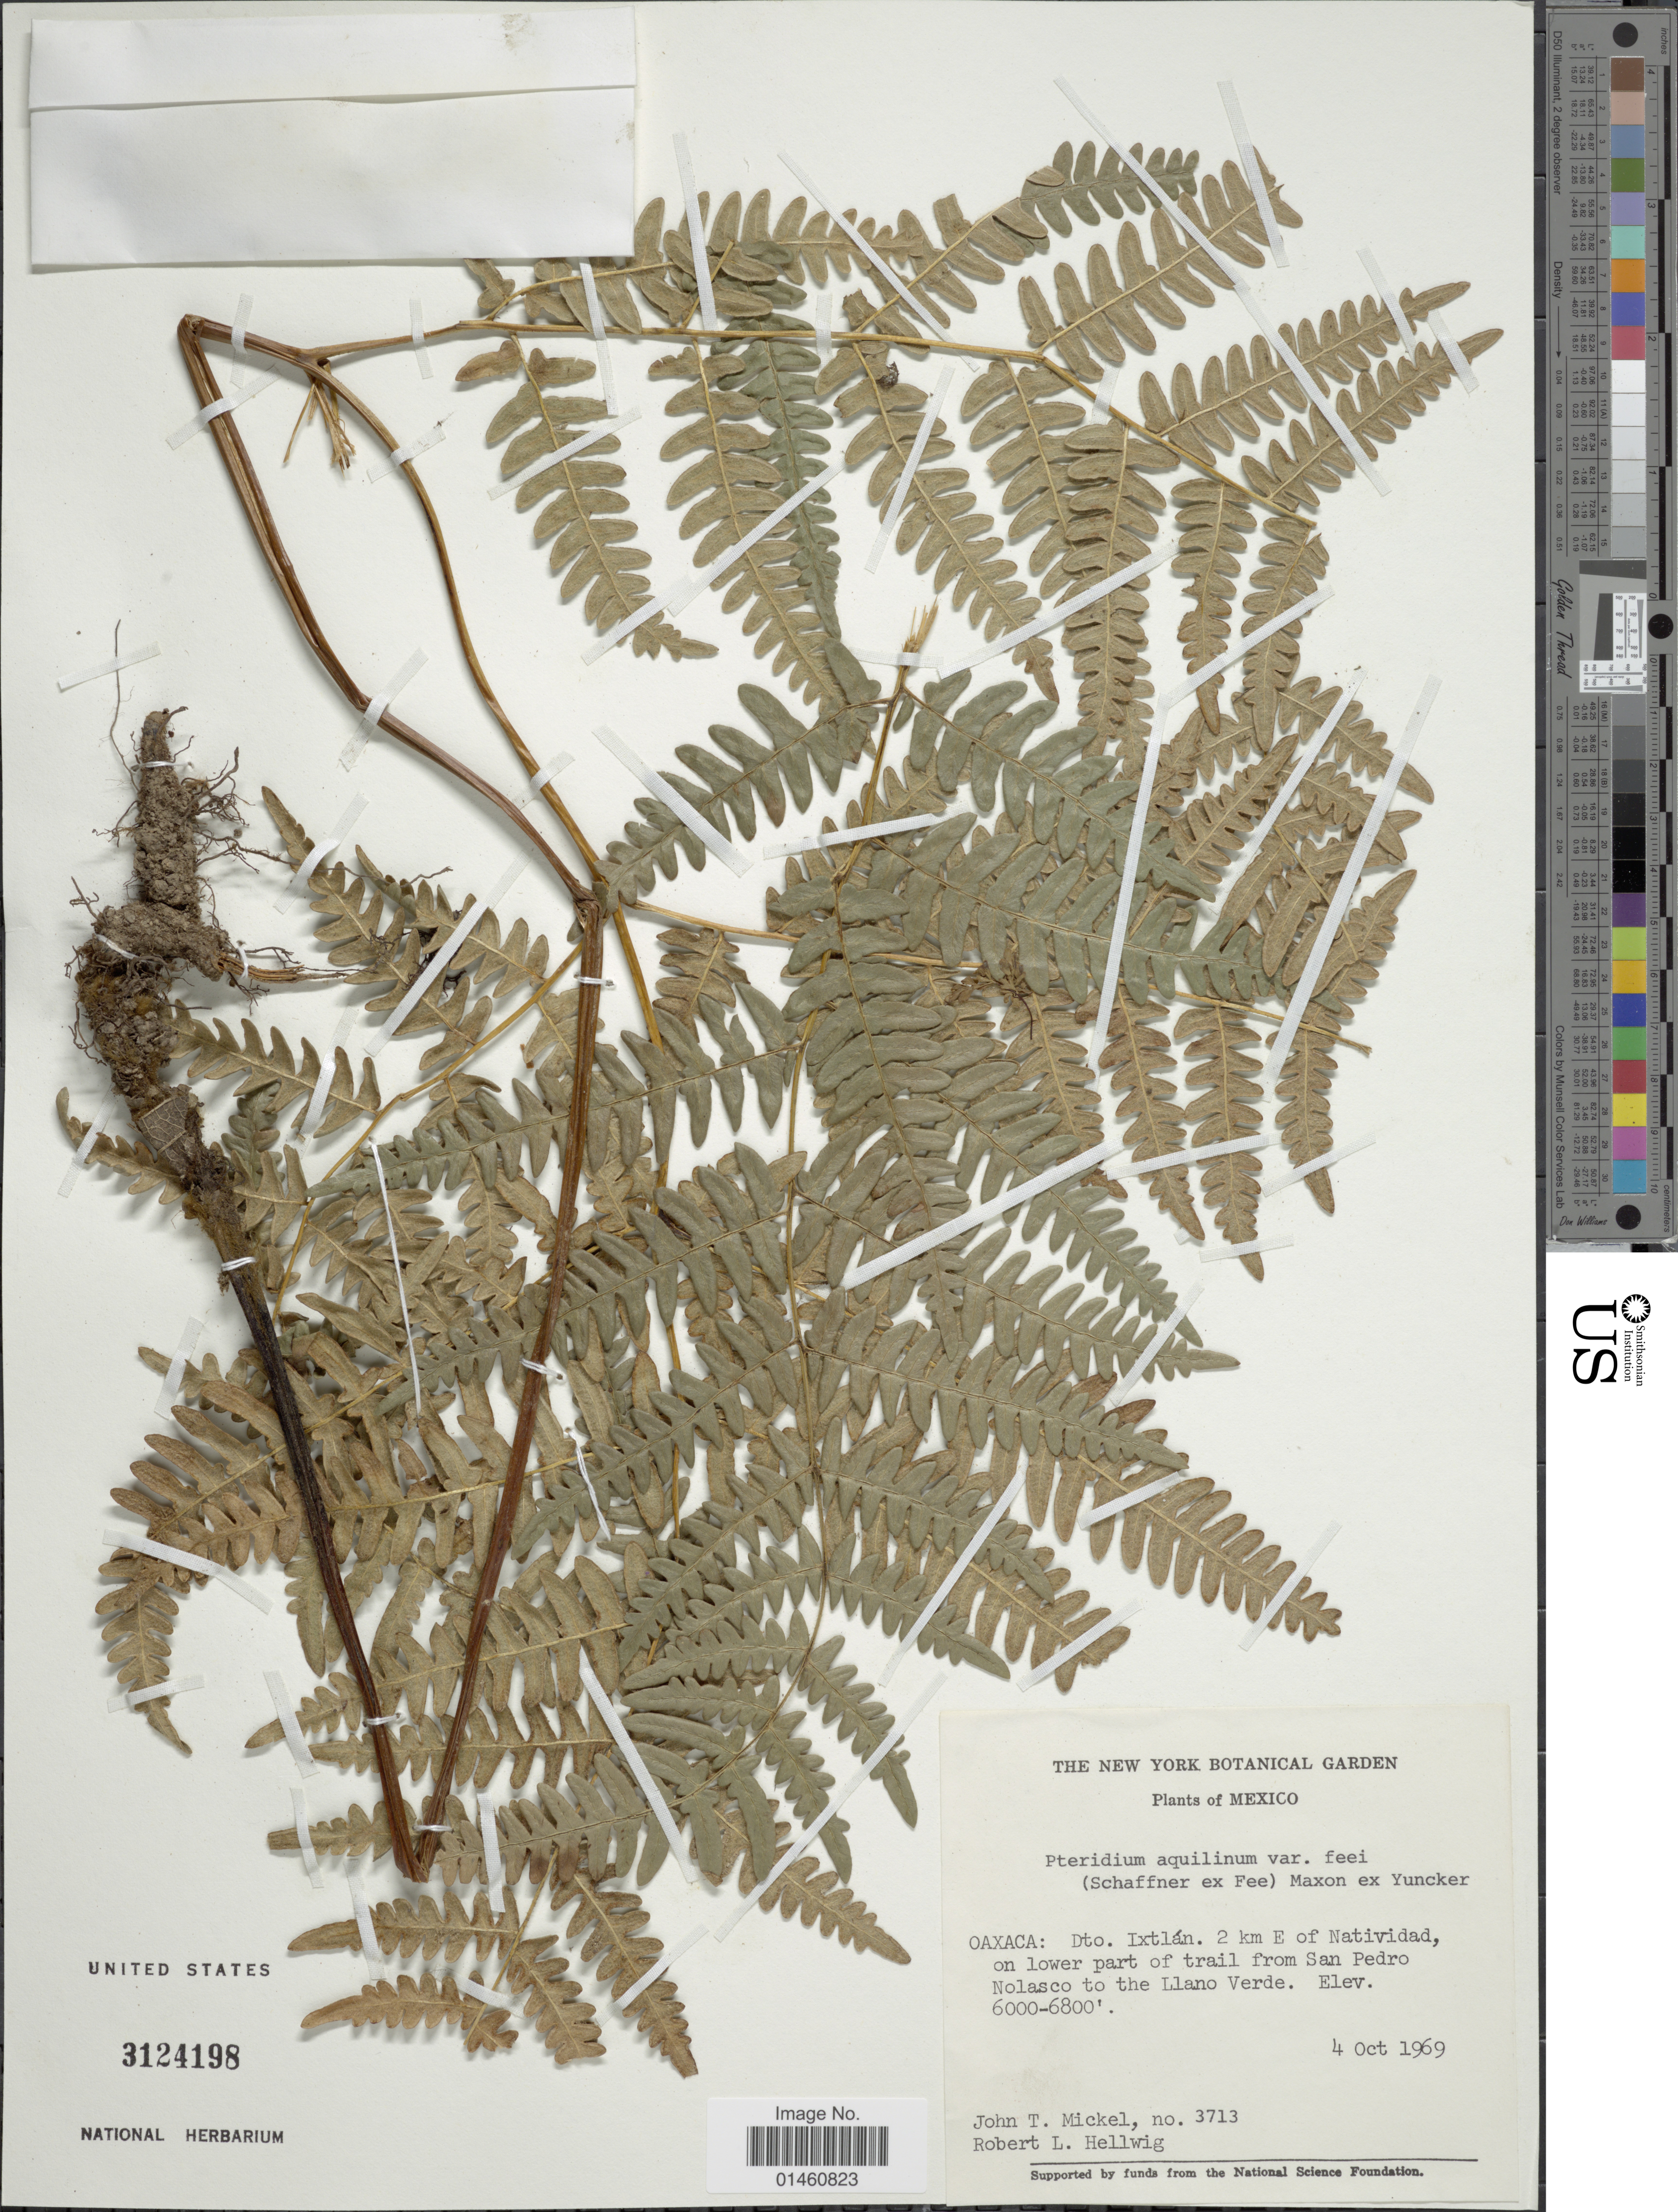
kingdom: Plantae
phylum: Tracheophyta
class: Polypodiopsida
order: Polypodiales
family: Dennstaedtiaceae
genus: Pteridium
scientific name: Pteridium aquilinum var. feei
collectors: J. T. Mickel & R. Hellwig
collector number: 3713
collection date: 1969-10-04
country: Mexico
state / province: Oaxaca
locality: Dto. Ixtlán. 2 km E of Natividad, on lower part of trail from San Pedro Nolasco to the Llano Verde.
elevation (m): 1829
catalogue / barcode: US 3124198